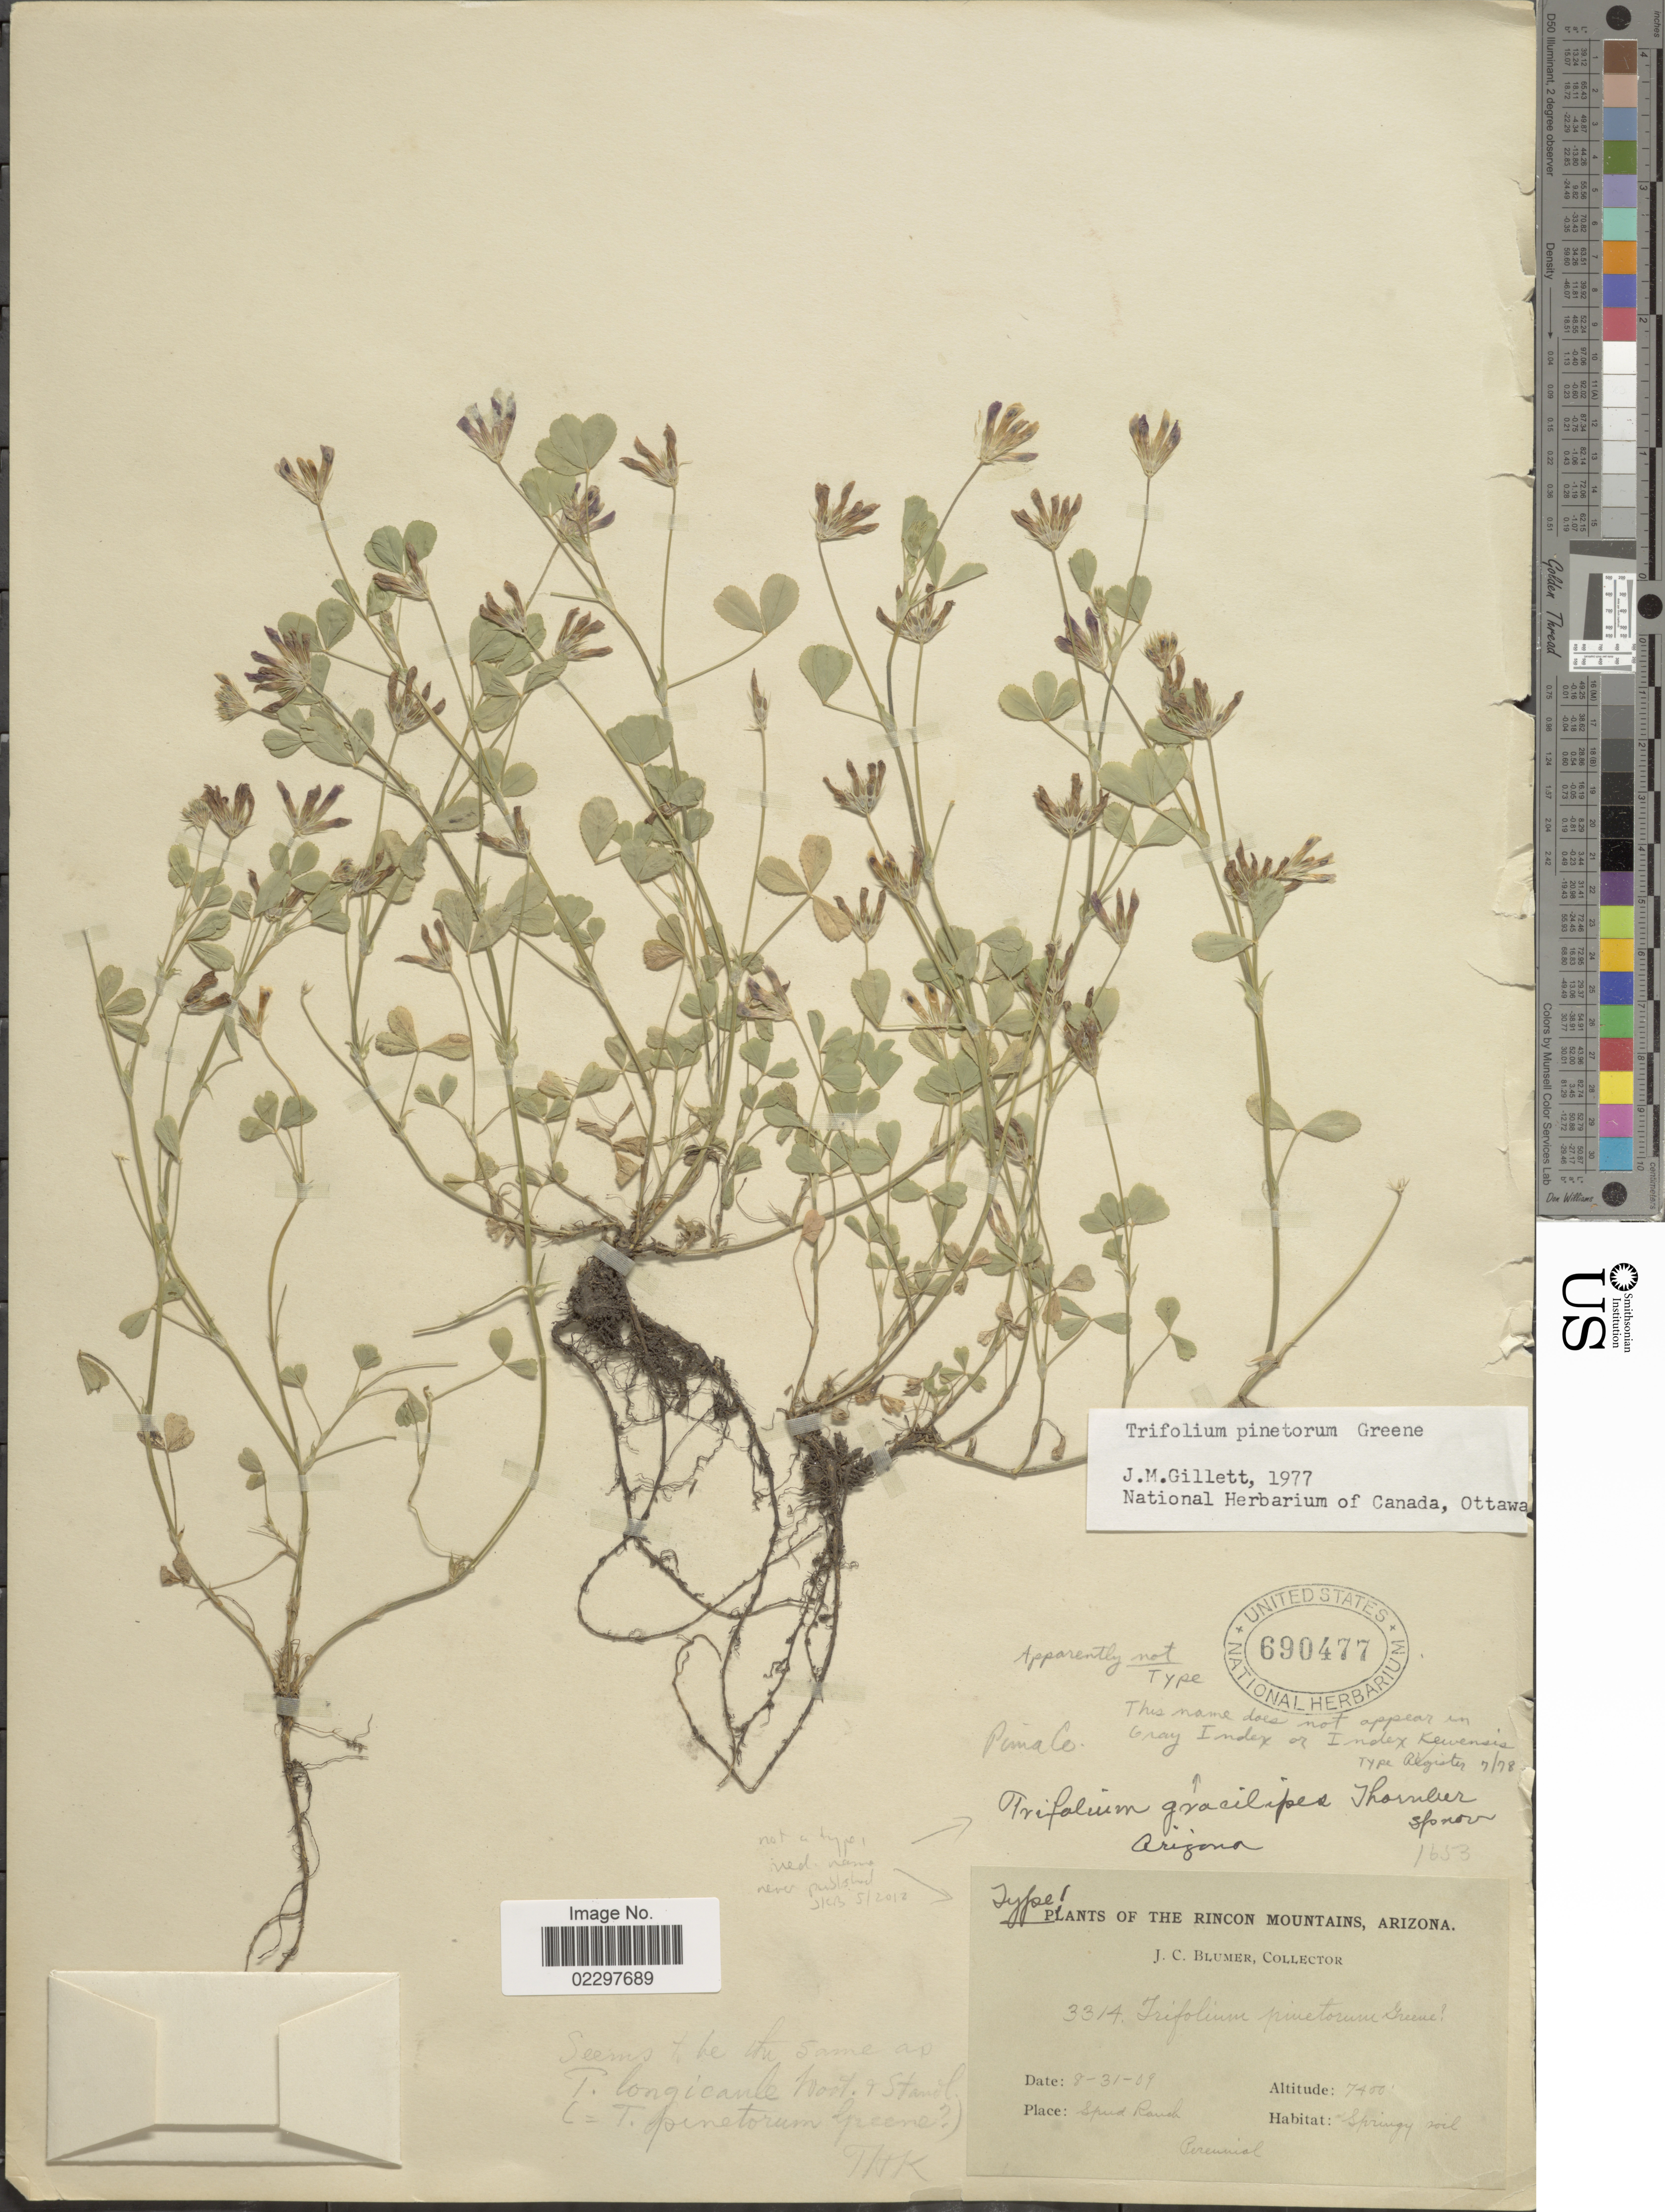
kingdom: Plantae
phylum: Tracheophyta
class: Magnoliopsida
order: Fabales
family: Fabaceae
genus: Trifolium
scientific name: Trifolium pinetorum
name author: Greene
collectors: J. C. Blumer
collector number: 3314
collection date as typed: Transcribed d/m/y: 31/8/9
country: United States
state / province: Arizona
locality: The Rincon Mountains, Spud Ranch,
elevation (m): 2256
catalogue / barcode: US 690477